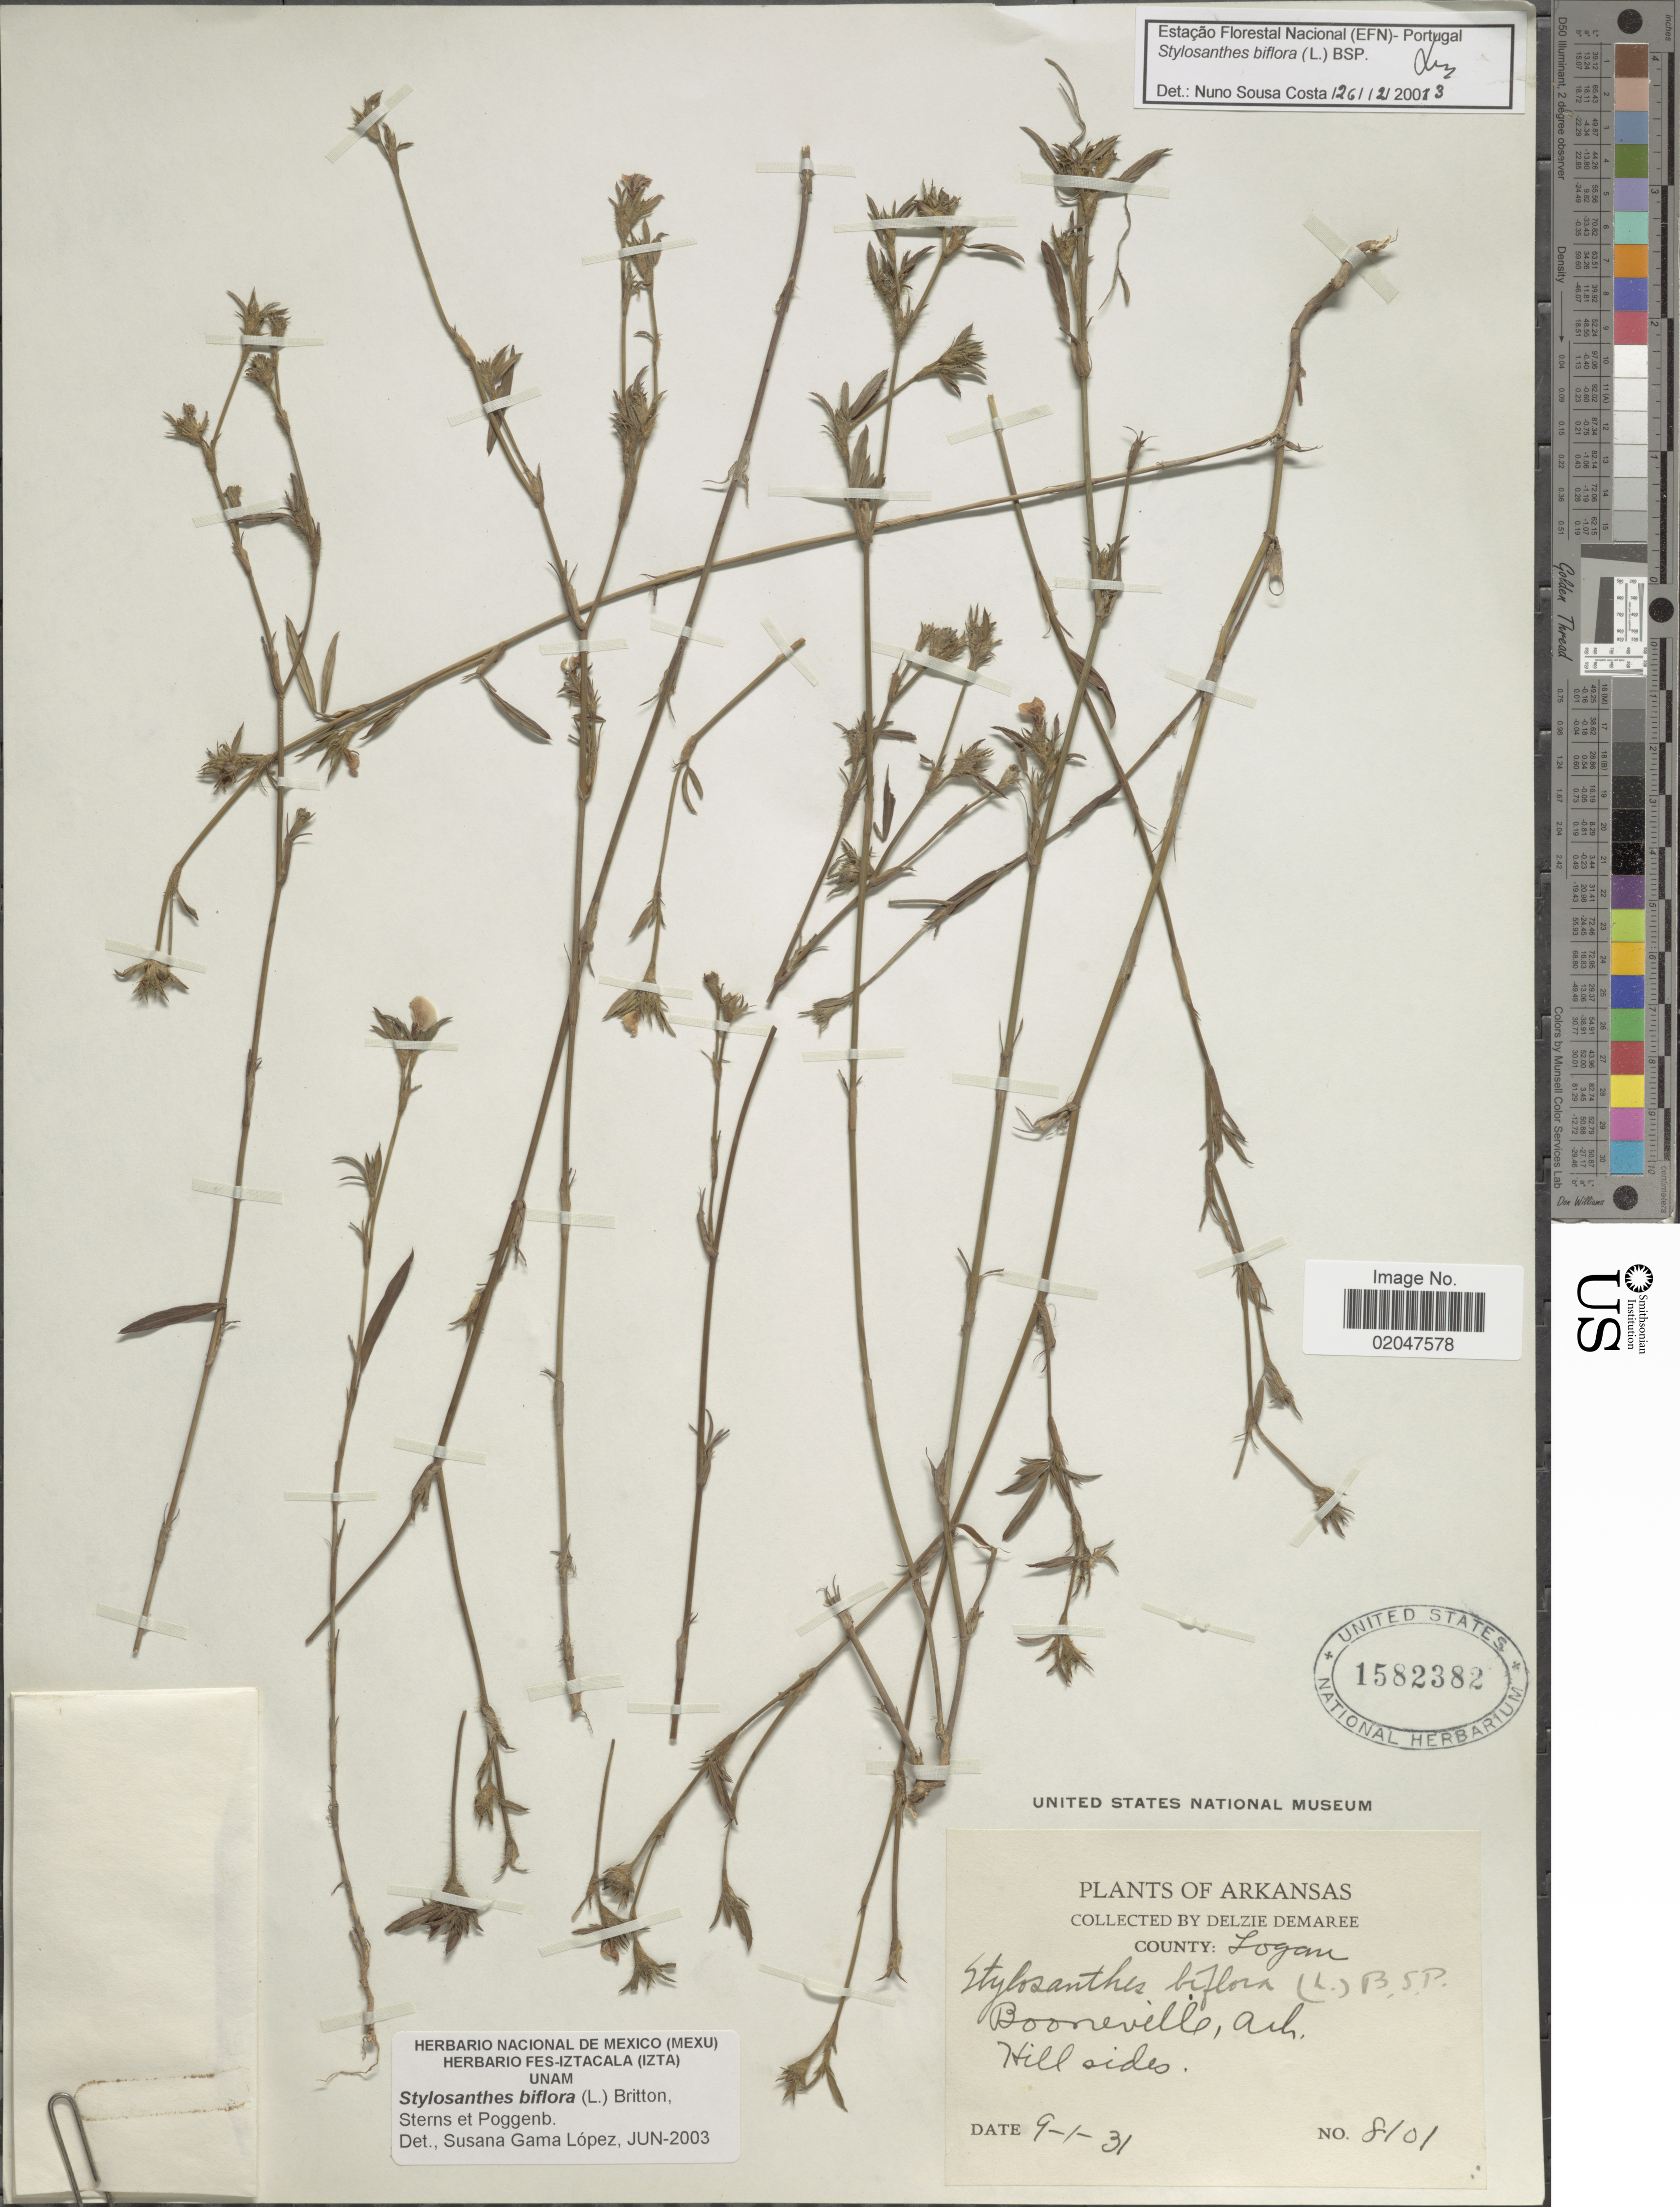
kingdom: Plantae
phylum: Tracheophyta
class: Magnoliopsida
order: Fabales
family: Fabaceae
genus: Stylosanthes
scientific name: Stylosanthes biflora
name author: (L.) Britton et al.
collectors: D. Demaree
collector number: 8101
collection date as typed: Transcribed d/m/y: 1/9/31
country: United States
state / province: Arkansas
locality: County Logan, Booneville, Ark.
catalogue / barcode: US 1582382